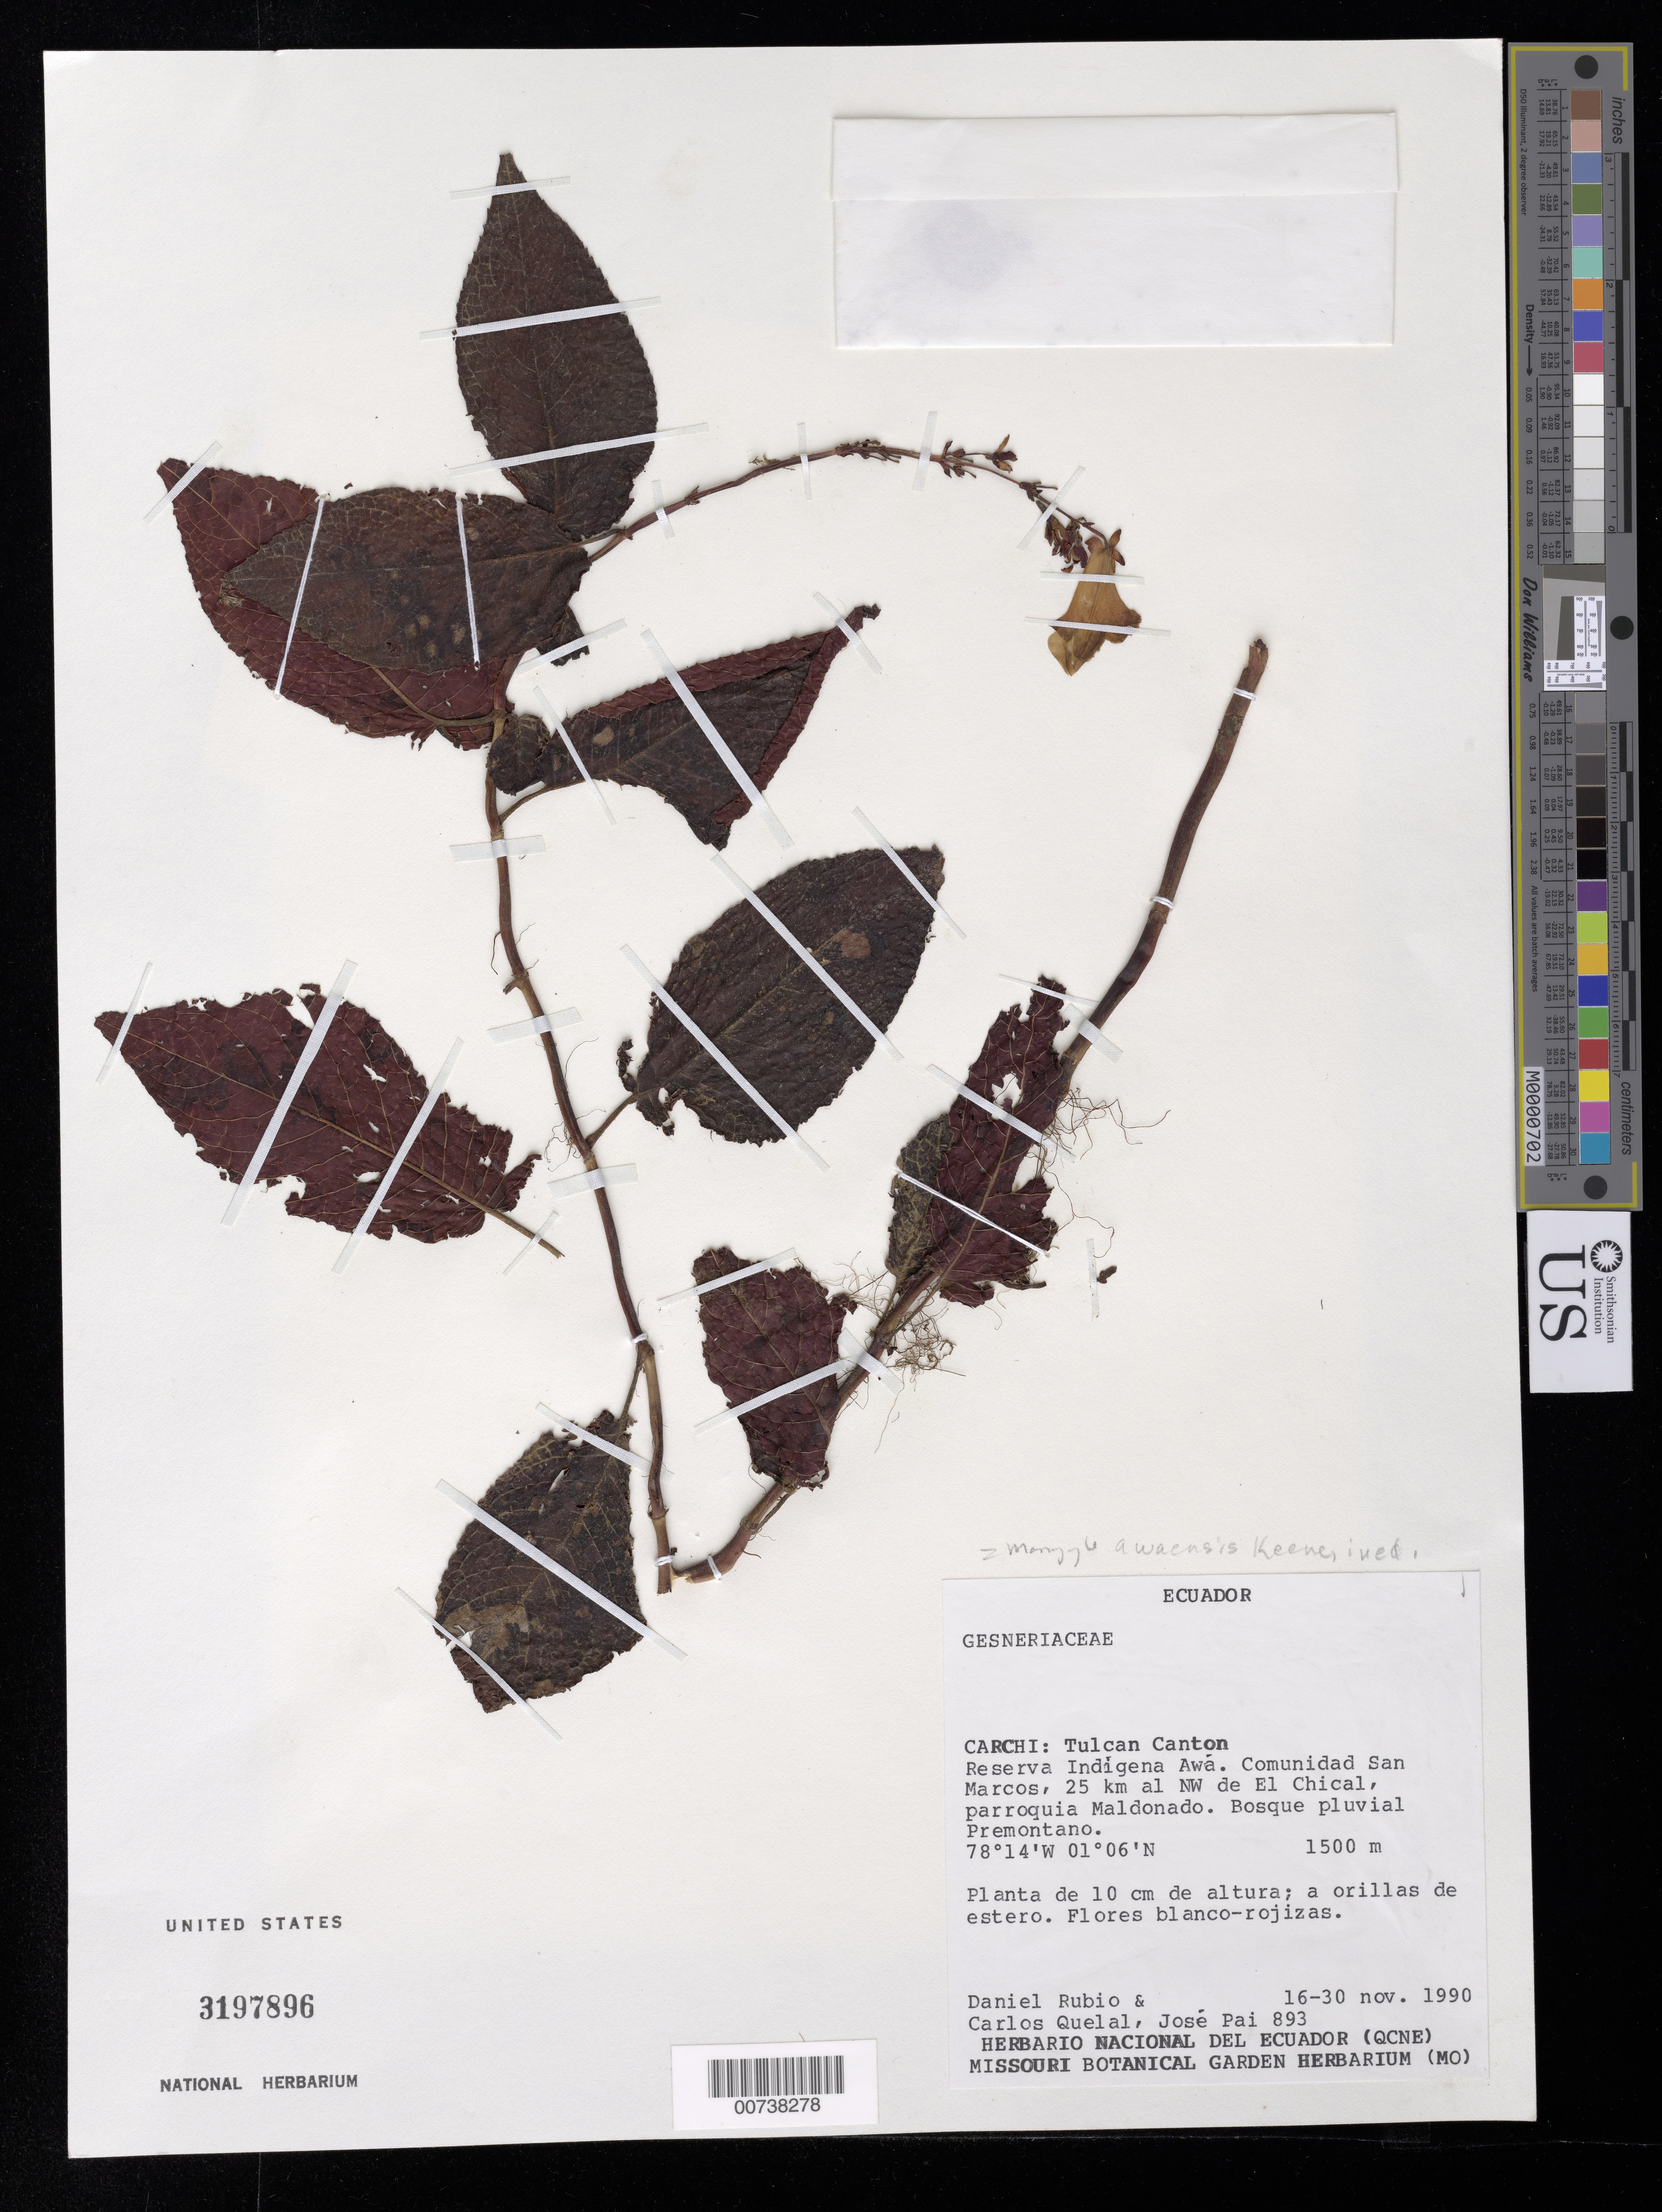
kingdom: Plantae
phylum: Tracheophyta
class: Magnoliopsida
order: Lamiales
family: Gesneriaceae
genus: Monopyle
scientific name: Monopyle sp.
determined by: Skog, Laurence E.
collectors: D. Rubio, C. Quelal & C. Pai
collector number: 893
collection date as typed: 16-30 Nov 1990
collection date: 1990-11-16/1990-11-30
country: Ecuador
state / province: Carchi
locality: Carchi: Tulcan Canton. Reserva Indígena Awá. Comunidad San Marcos, 25 km al NW de El Chical, parroquia Maldonado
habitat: Bosque pluvial premontano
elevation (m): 1500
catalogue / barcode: US 3197896